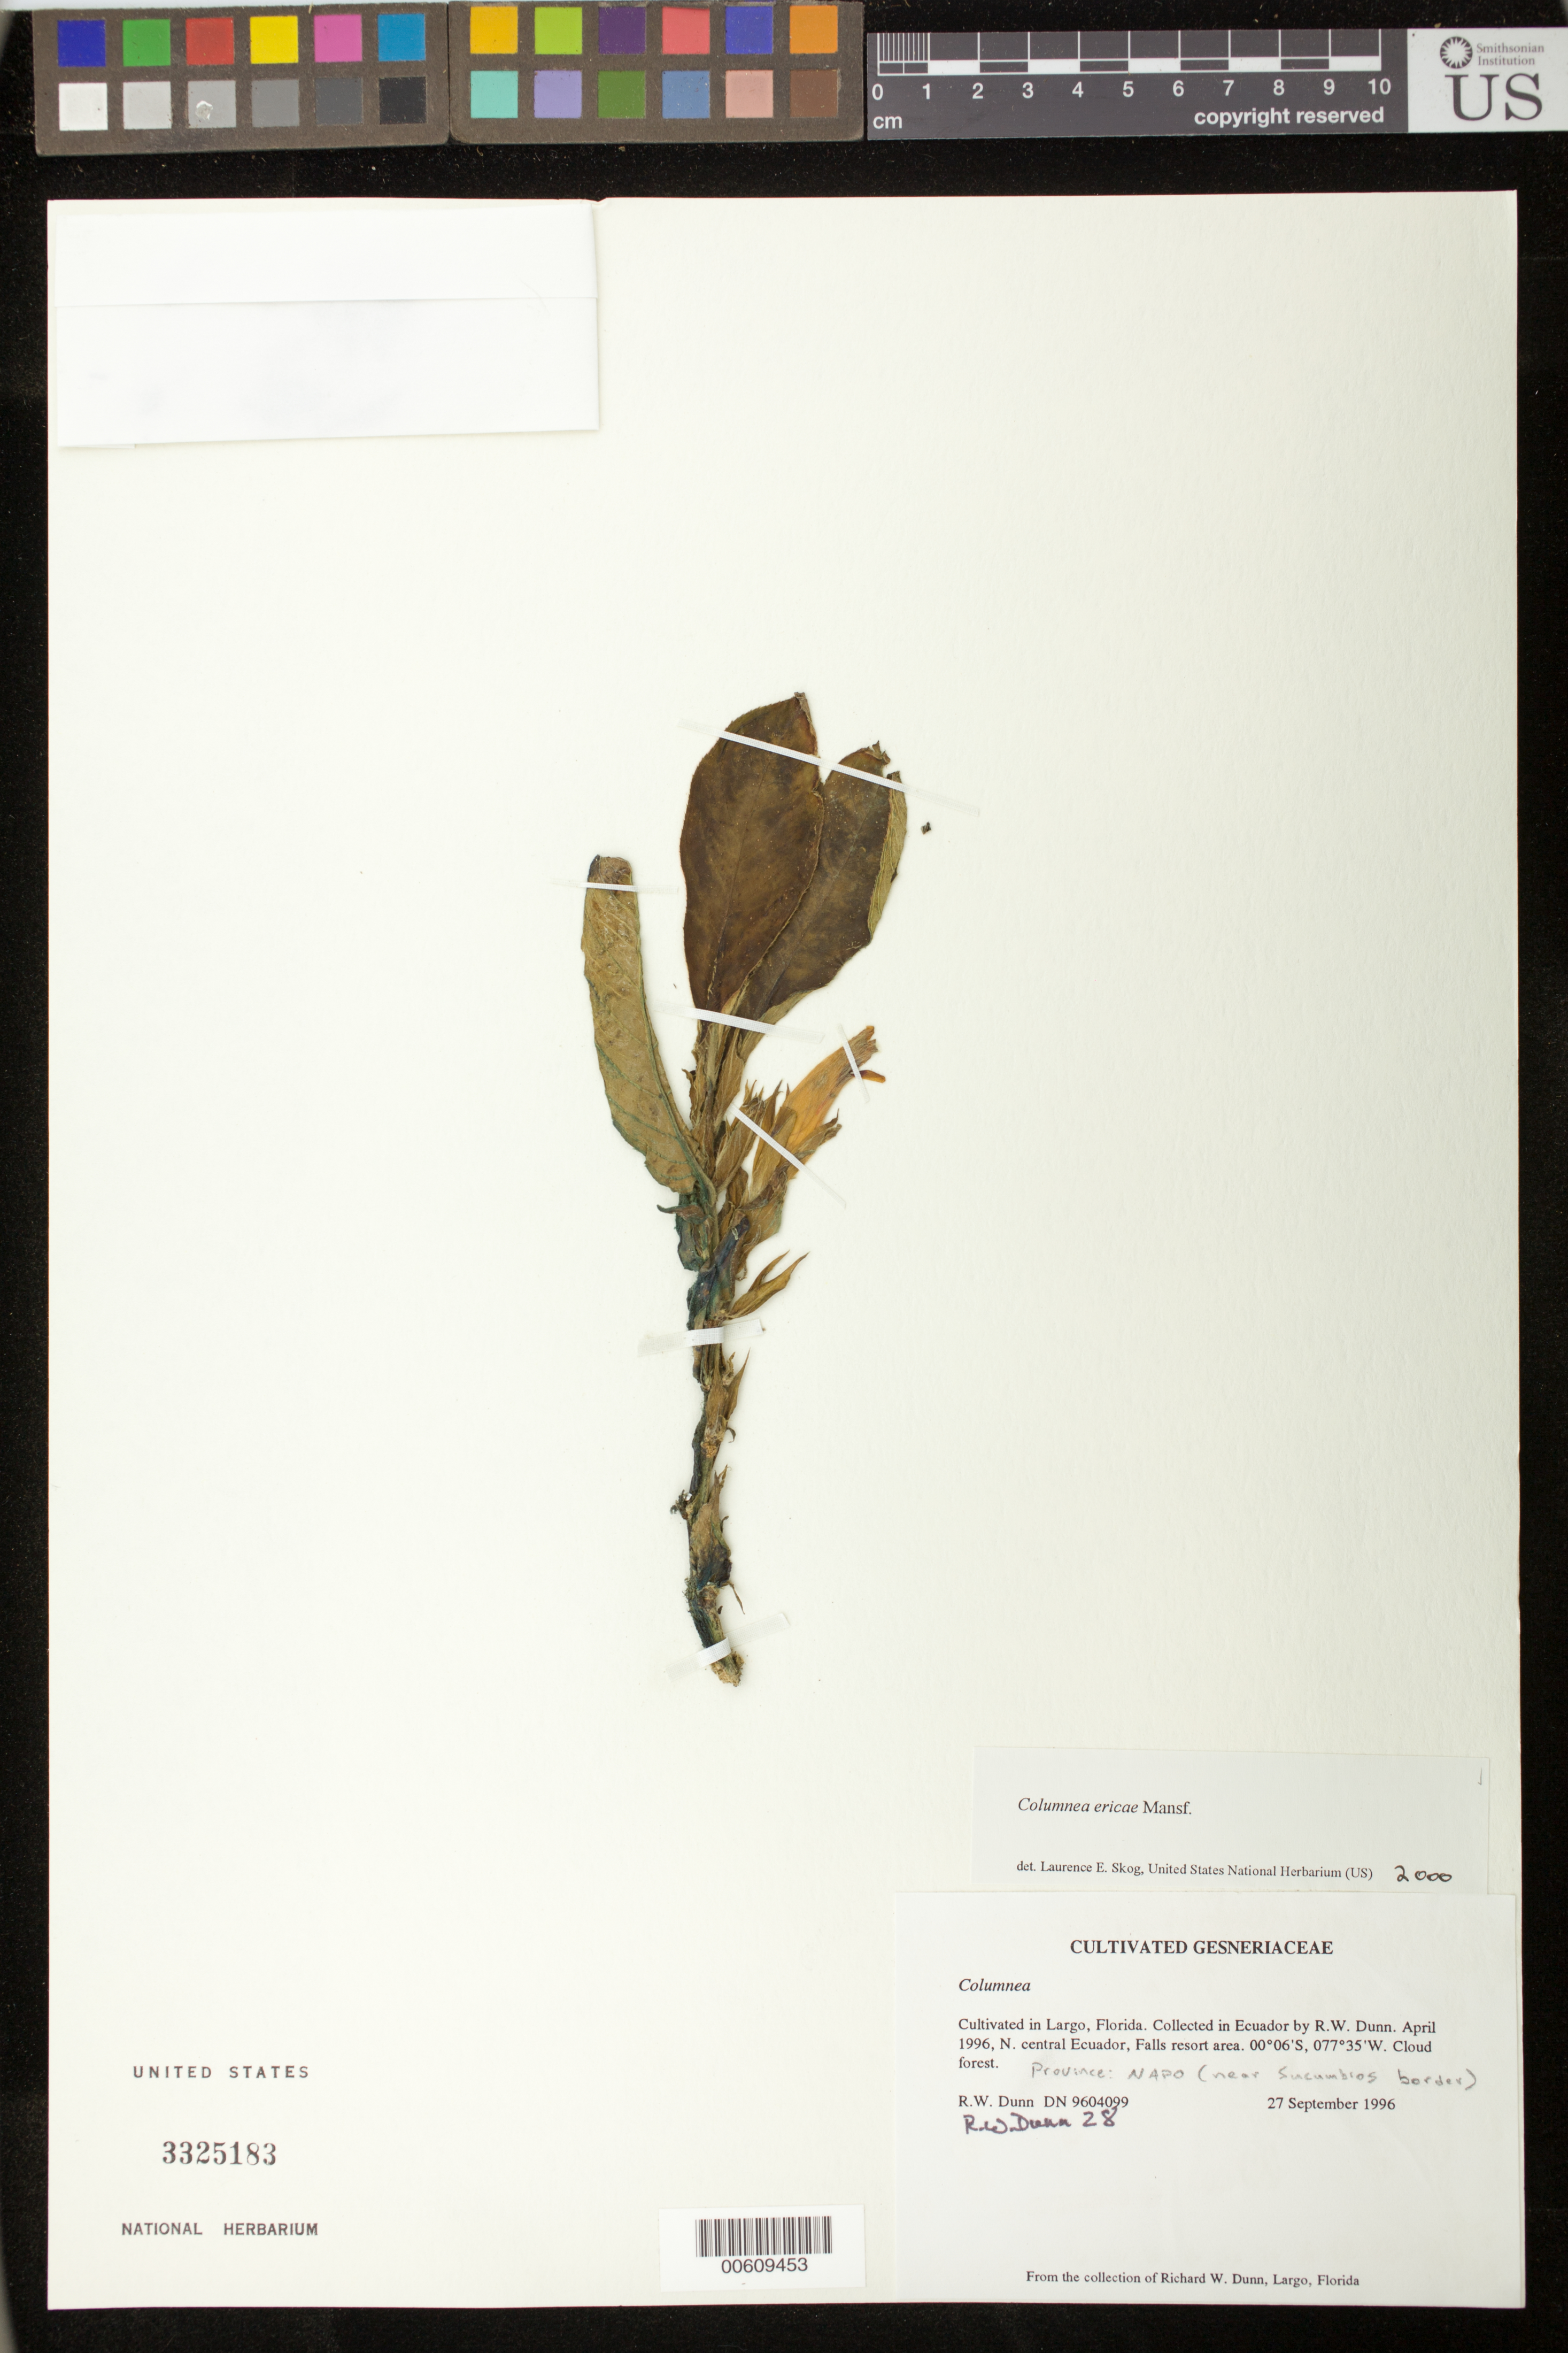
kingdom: Plantae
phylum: Tracheophyta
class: Magnoliopsida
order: Lamiales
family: Gesneriaceae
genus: Columnea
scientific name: Columnea ericae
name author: Mansf.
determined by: Skog, Laurence E.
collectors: R. Dunn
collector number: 28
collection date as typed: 27 Sep 1996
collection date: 1996-09-27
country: Ecuador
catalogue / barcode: US 3325183